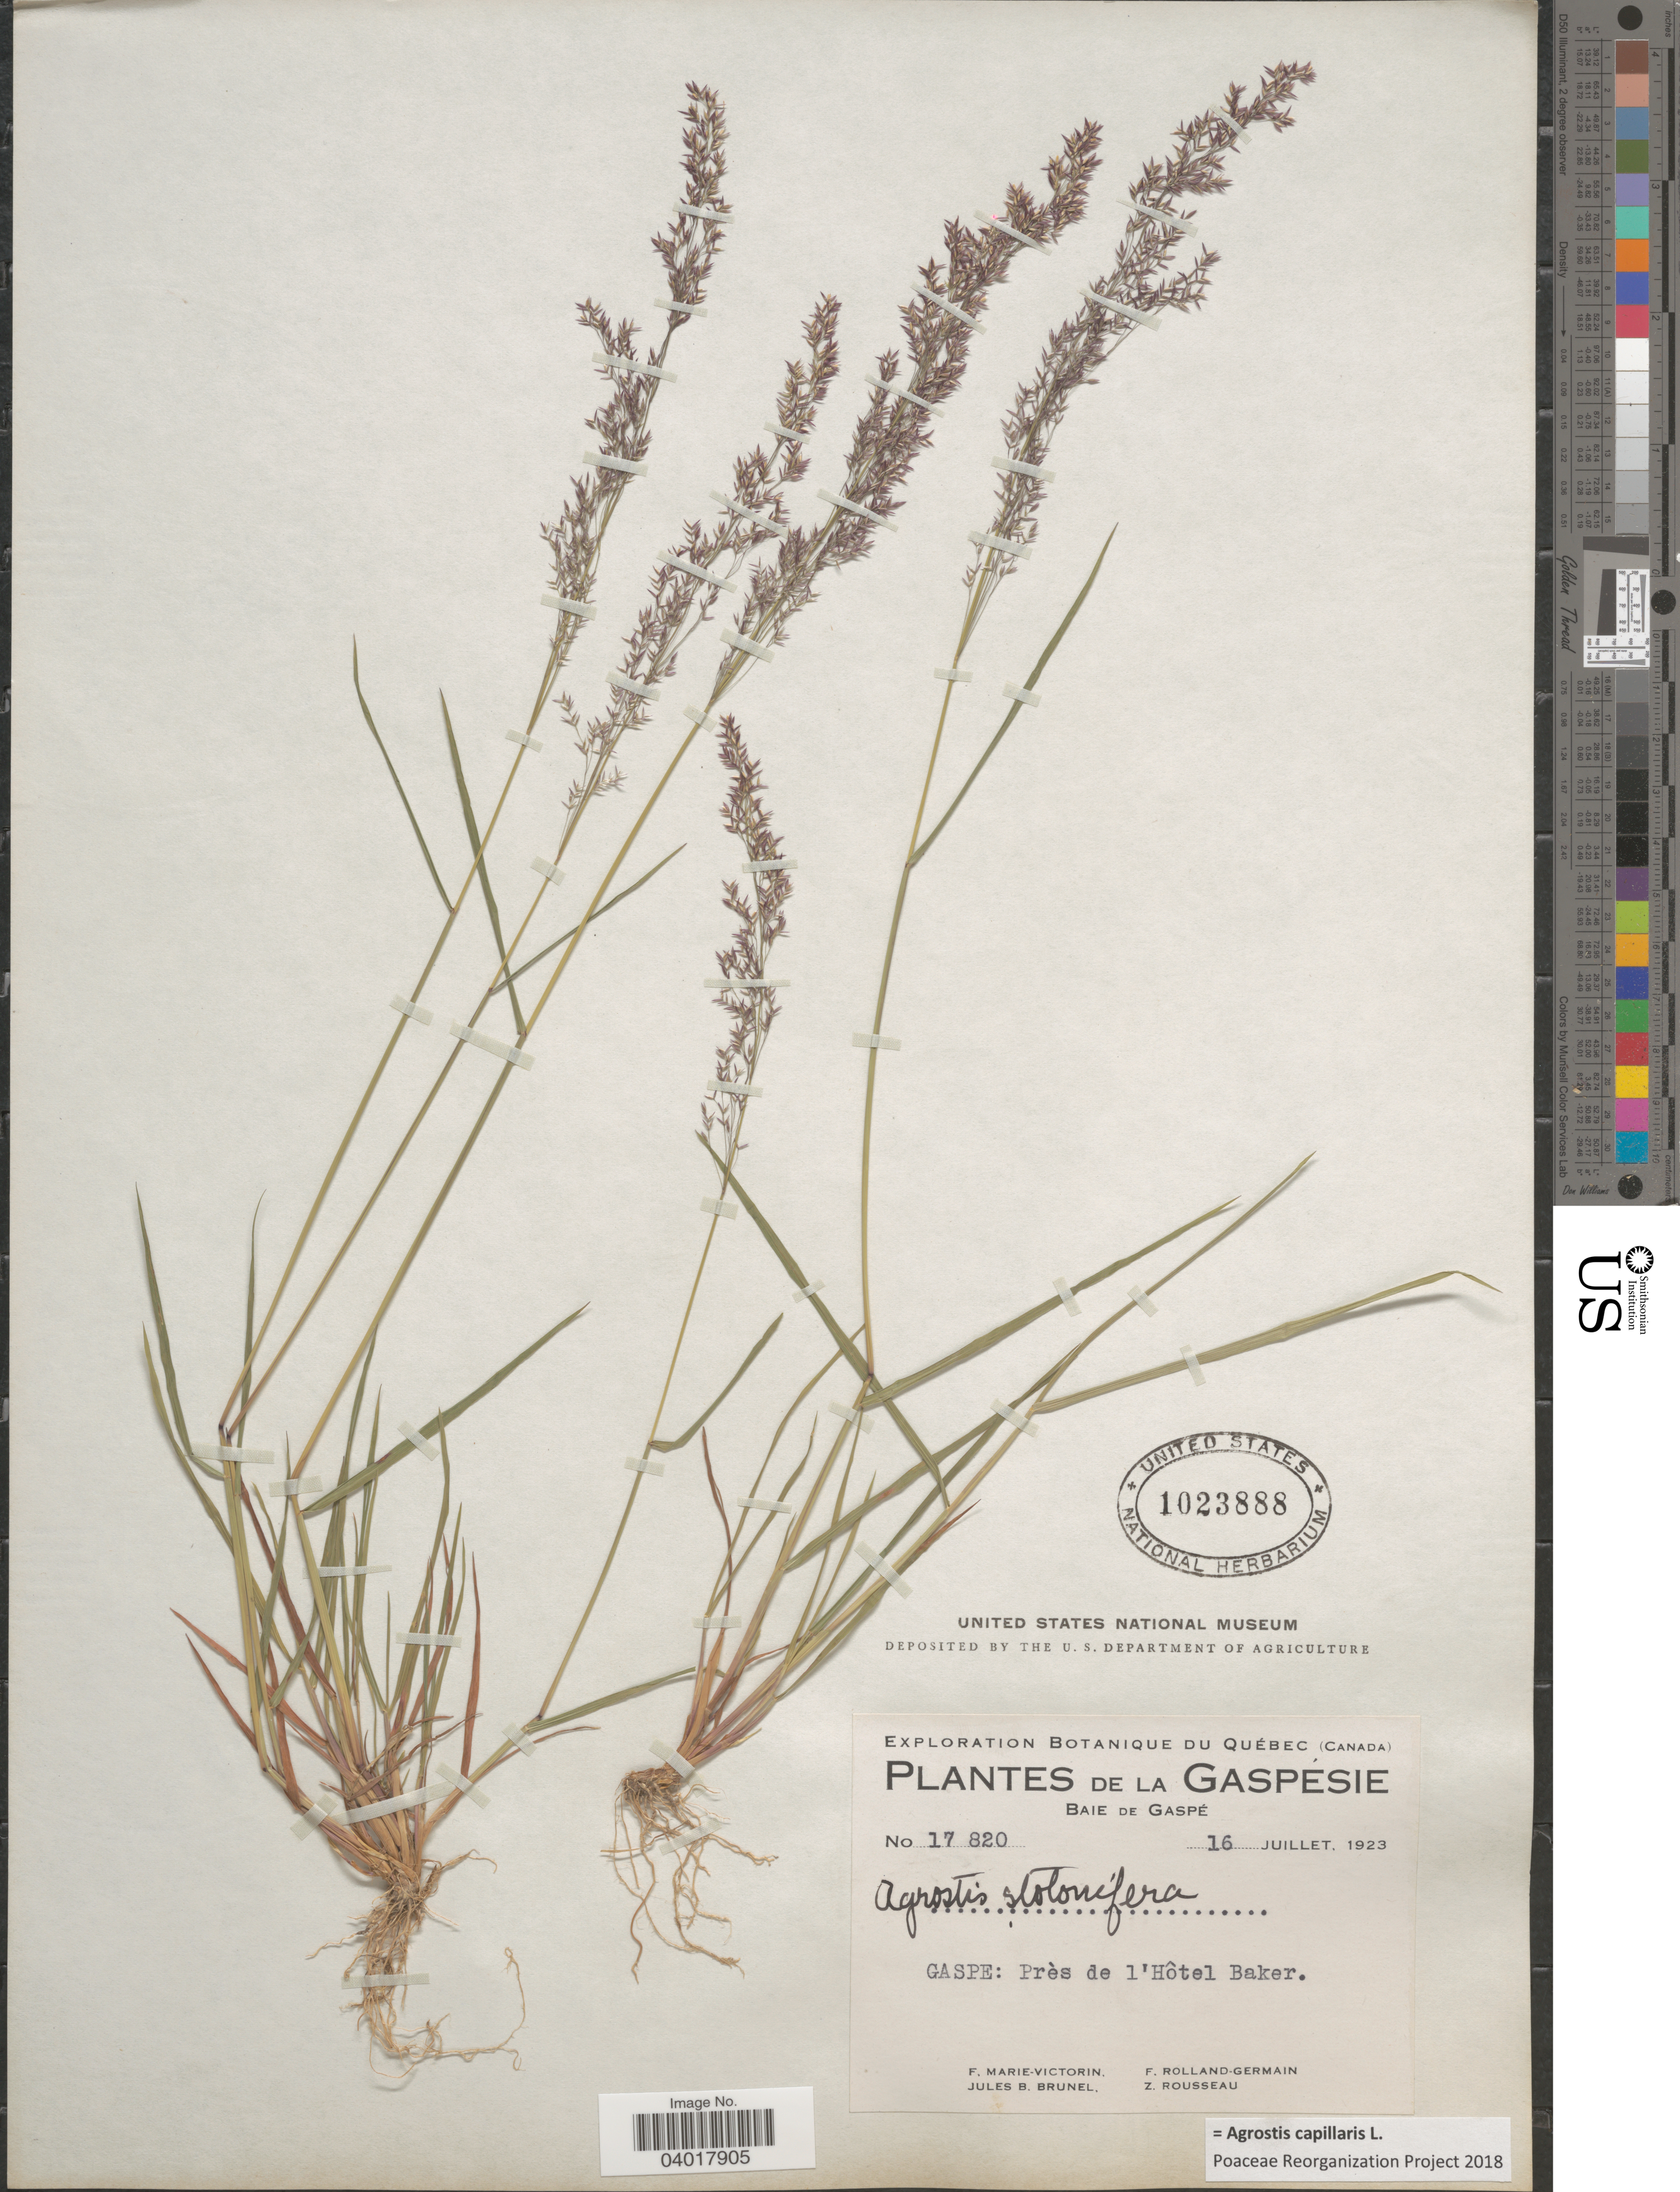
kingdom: Plantae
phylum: Tracheophyta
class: Liliopsida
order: Poales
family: Poaceae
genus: Agrostis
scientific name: Agrostis capillaris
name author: L.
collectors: F. Marie-Victorin, J. Brunel, Rolland-Germain & Z. Rousseau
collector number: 17820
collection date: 1923-07-16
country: Canada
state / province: Quebec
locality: La Gaspésie. Baie de Gaspé. Gaspe: Près de l'Hôtel Baker.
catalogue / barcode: US 1023888